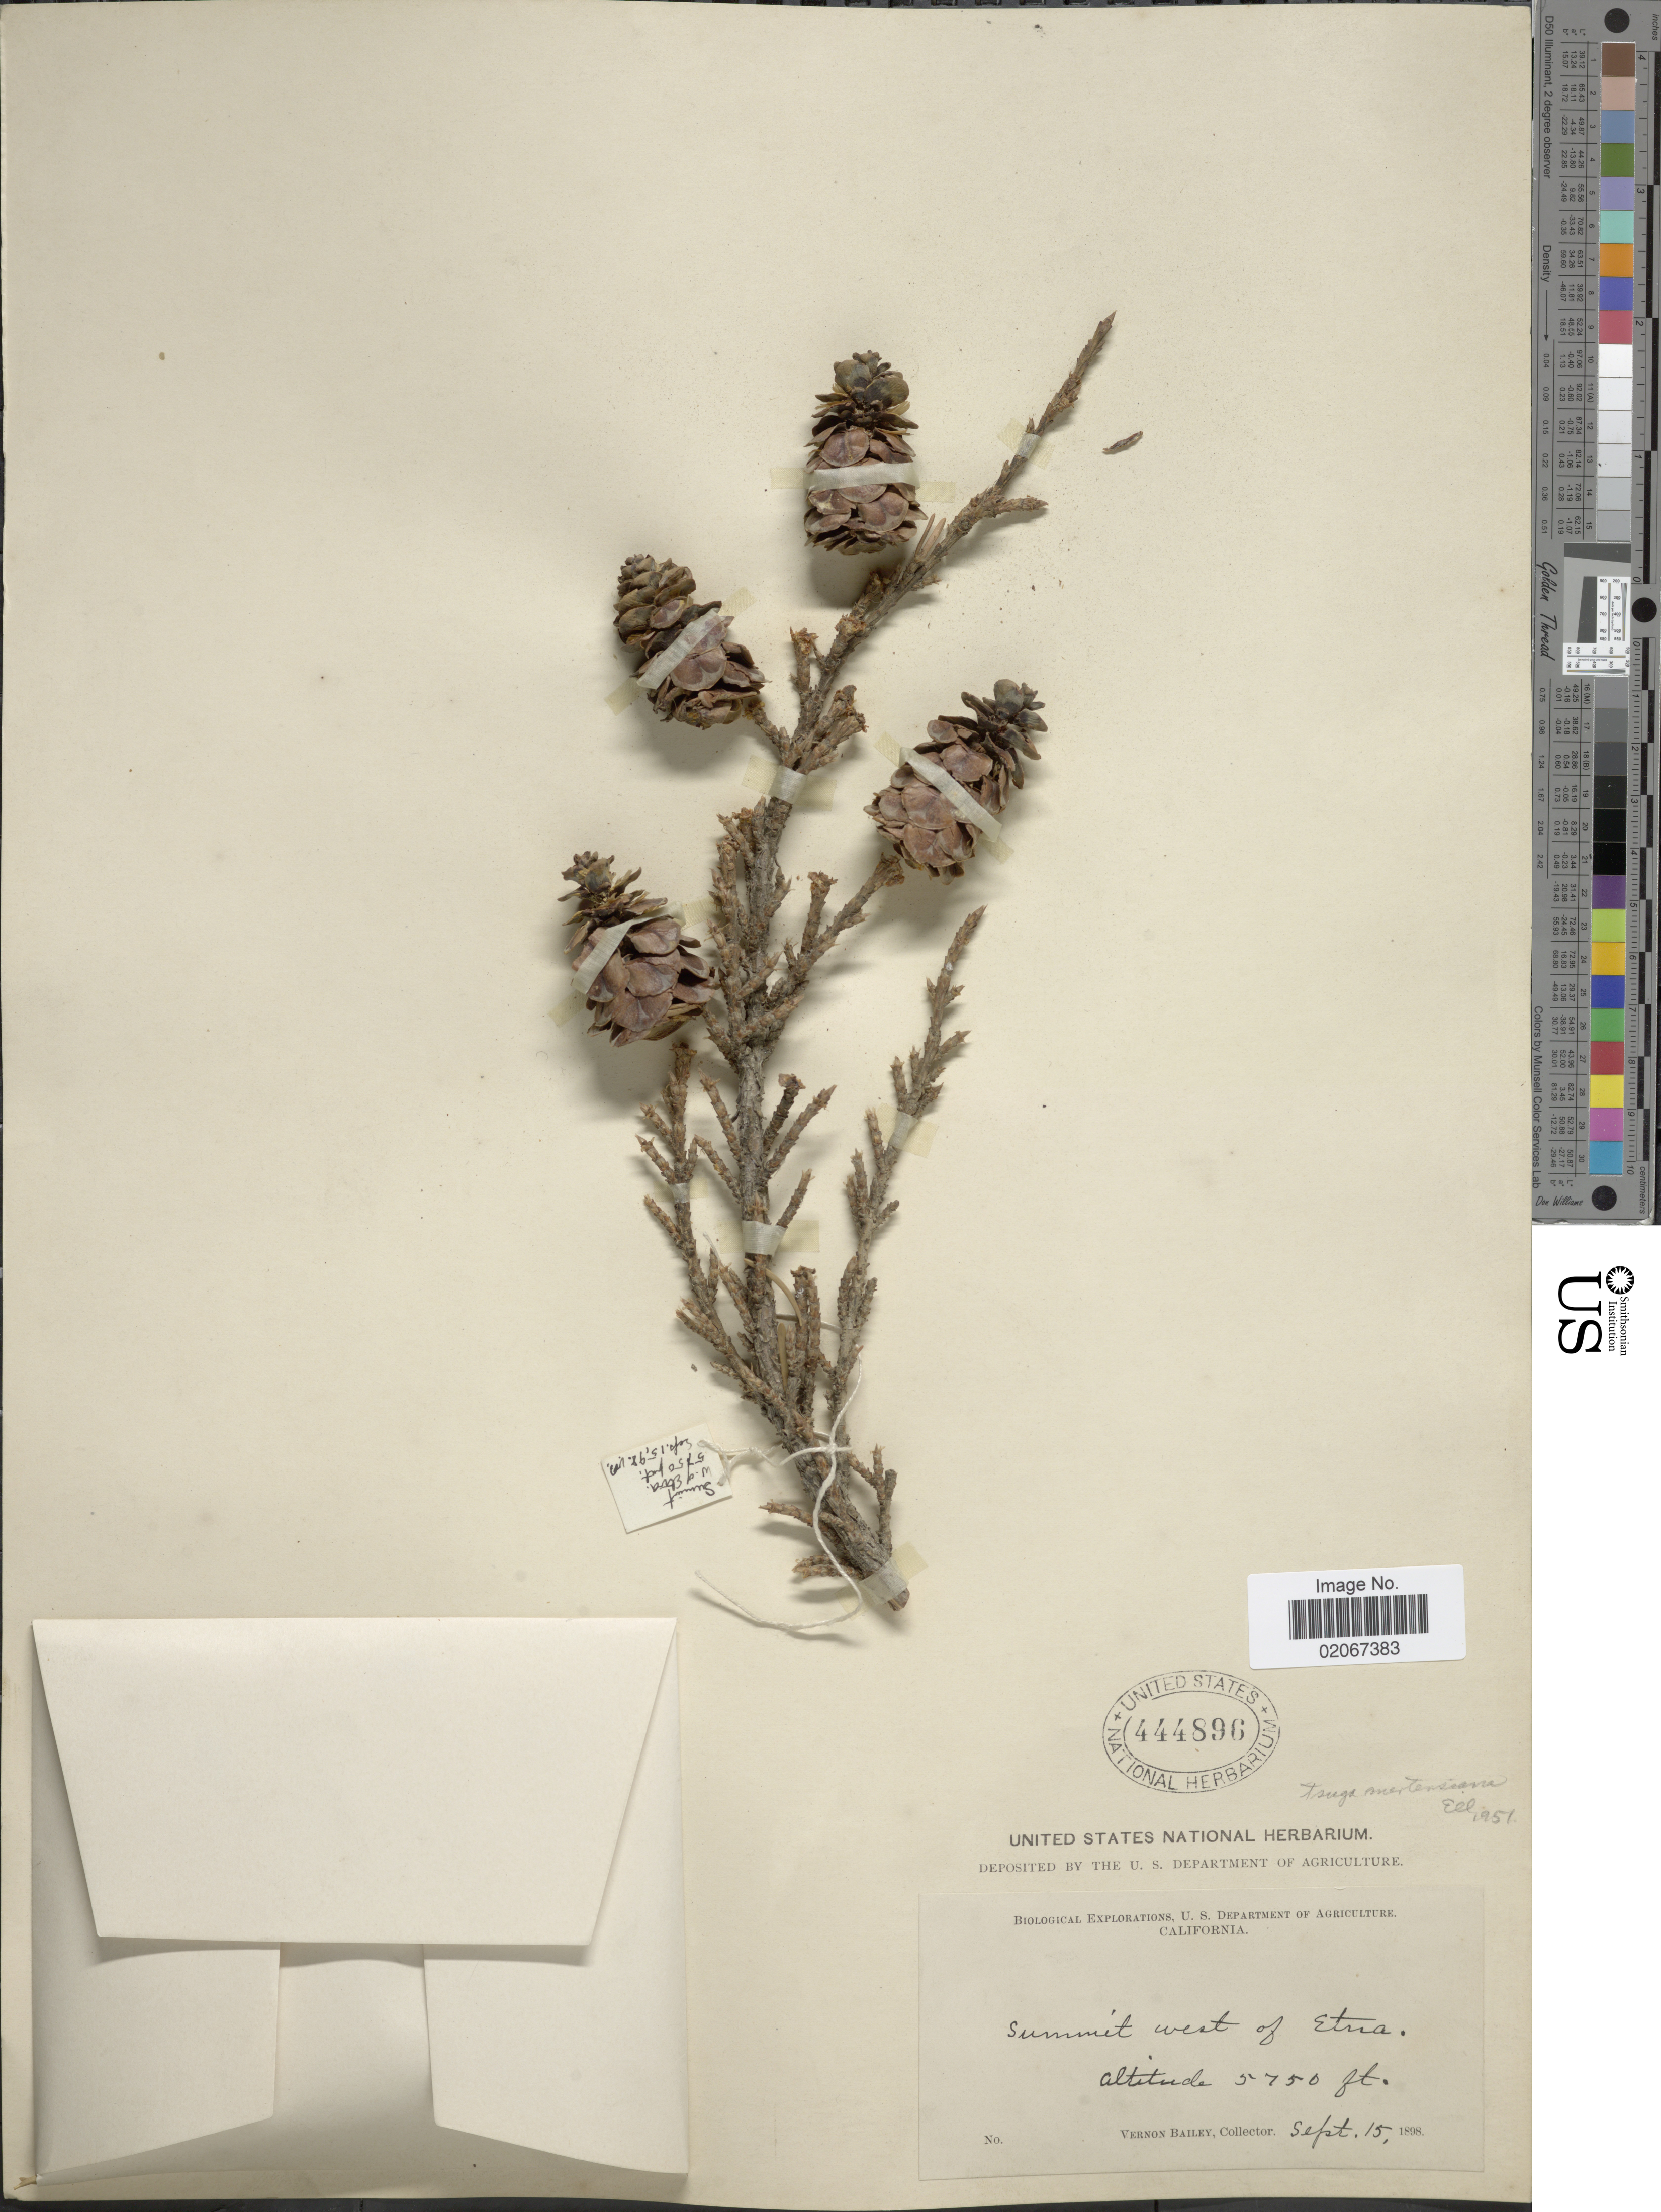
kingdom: Plantae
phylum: Tracheophyta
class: Pinopsida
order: Pinales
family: Pinaceae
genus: Tsuga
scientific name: Tsuga mertensiana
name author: (Bong.) Carrière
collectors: V. O. Bailey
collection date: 1898-09-15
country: United States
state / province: California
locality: Summit west of Etna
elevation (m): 1753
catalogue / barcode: US 444896